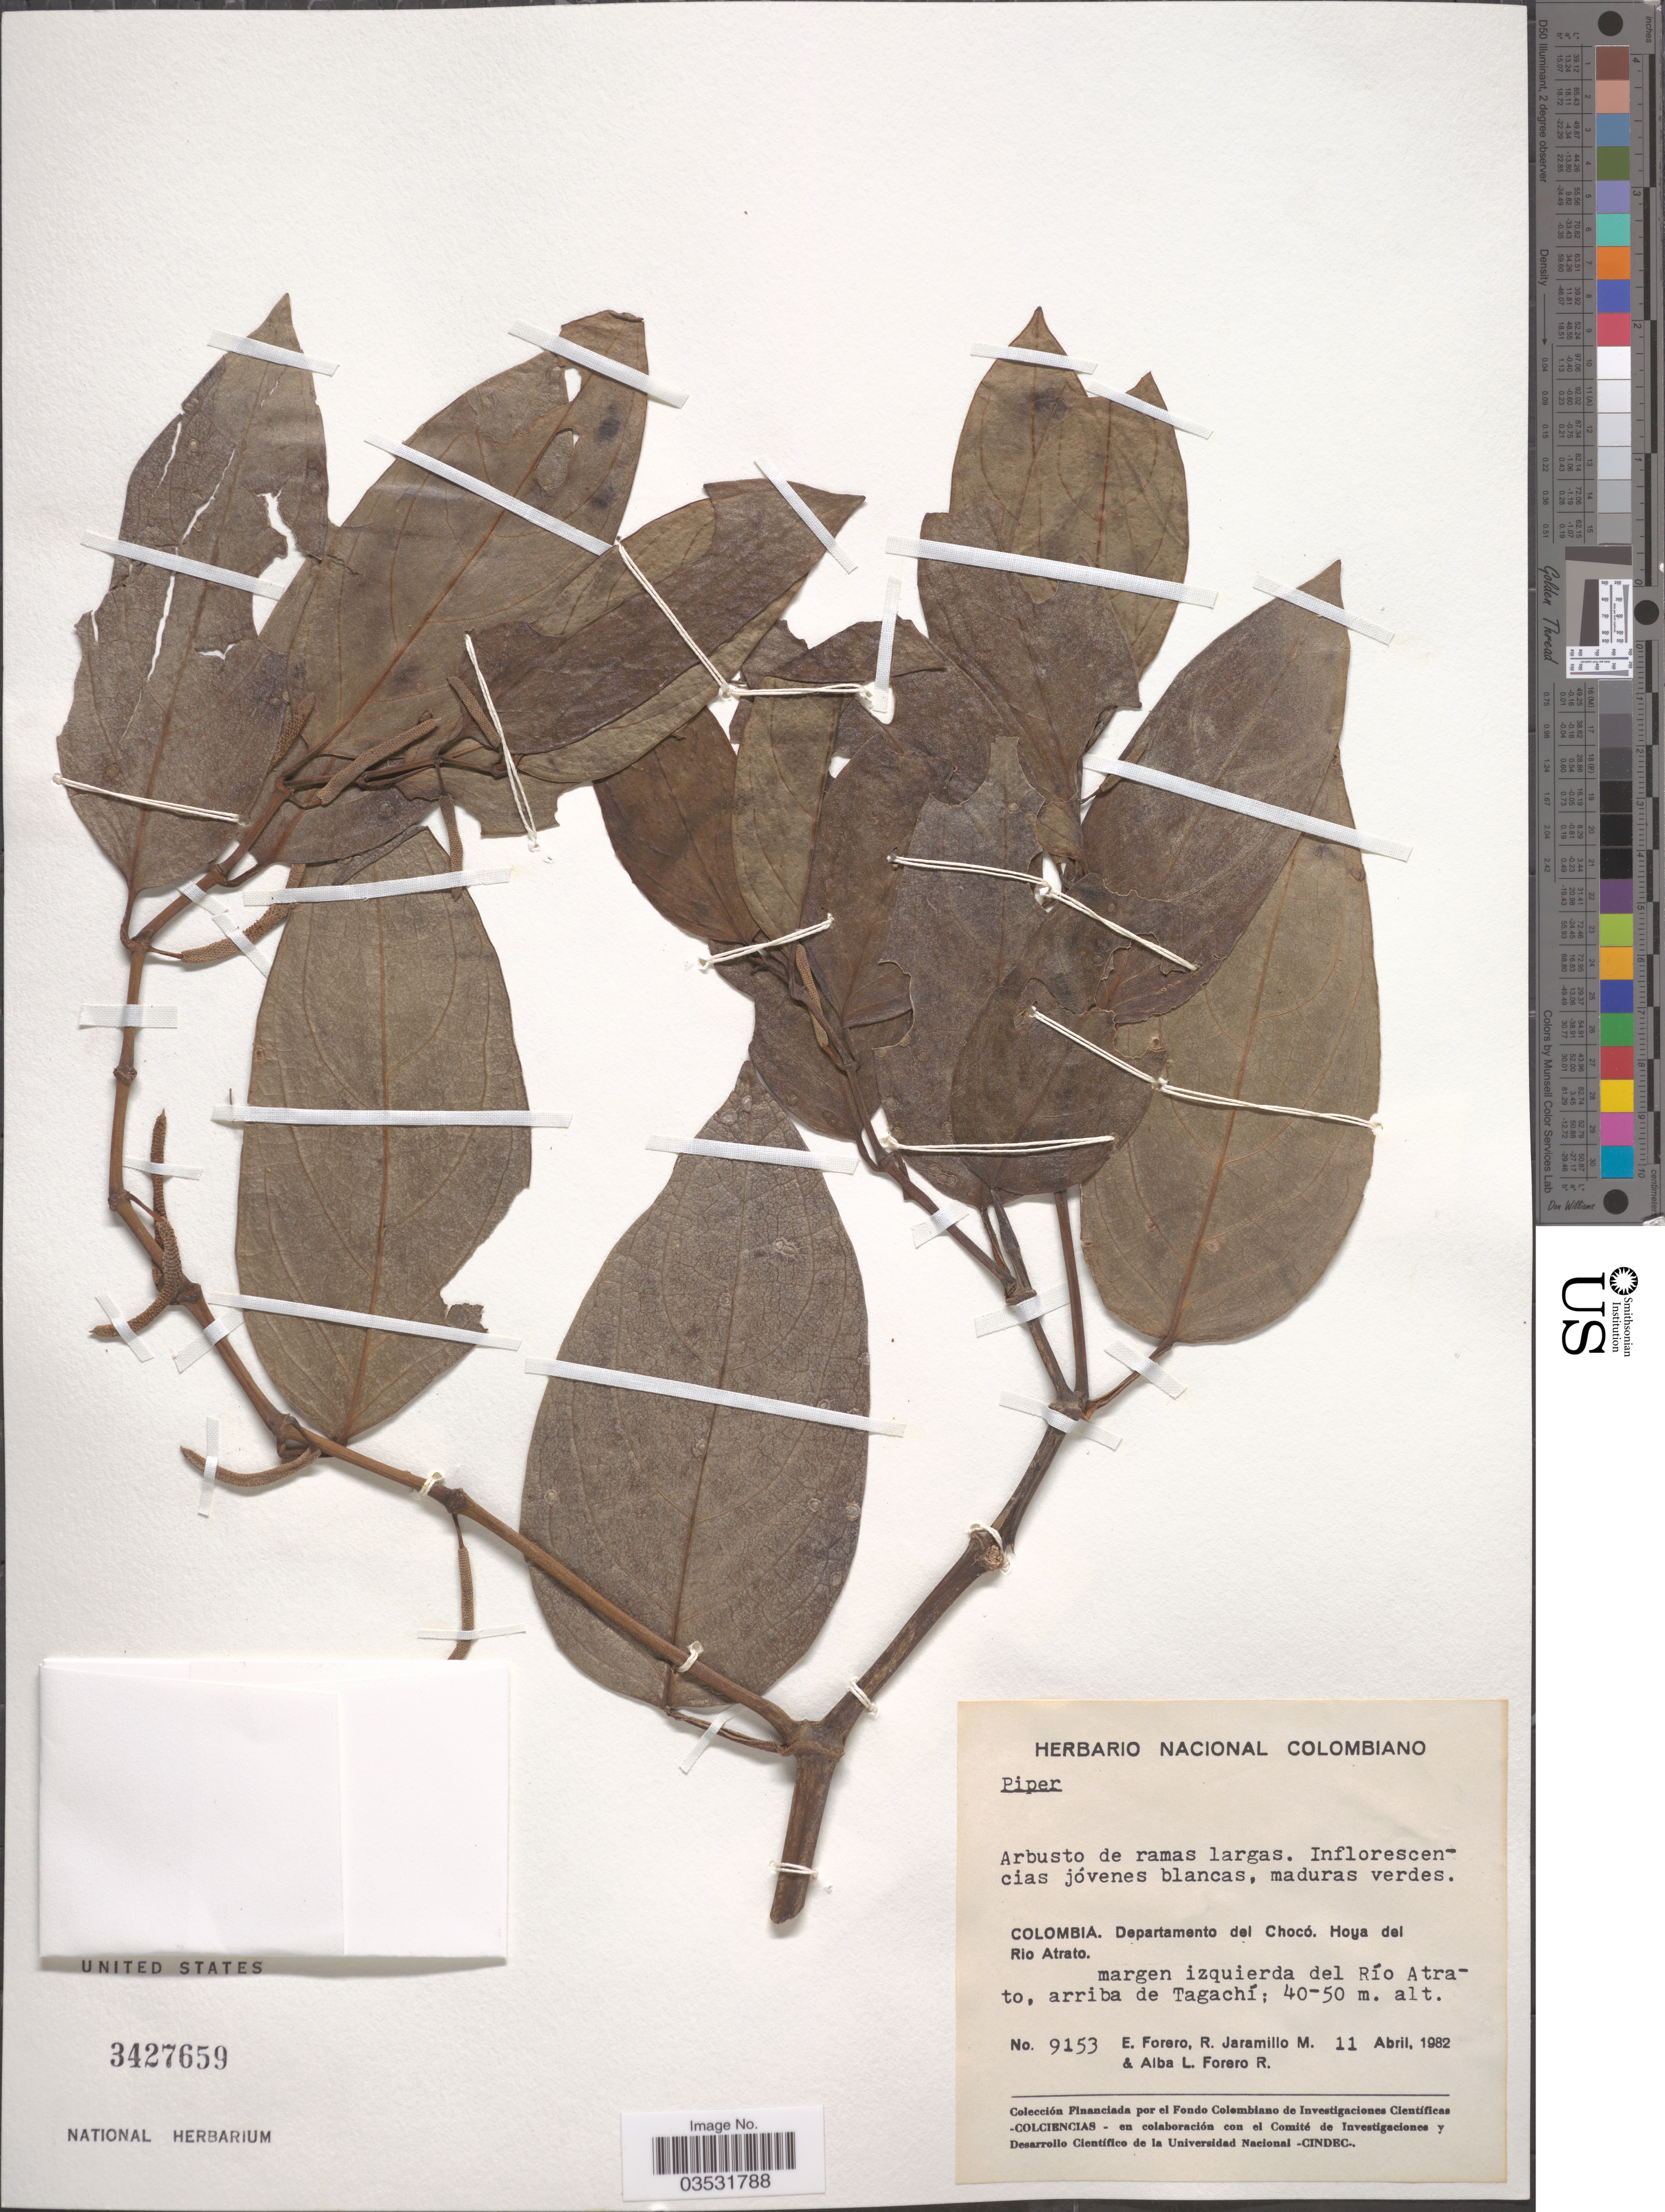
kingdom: Plantae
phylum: Tracheophyta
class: Magnoliopsida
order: Piperales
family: Piperaceae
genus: Piper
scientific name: Piper sp.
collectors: E. Forero, R. Jaramillo M. & A. Forero R.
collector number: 9153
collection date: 1982-04-11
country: Colombia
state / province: Chocó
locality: Departamento del Chocó. Hoya del Rio Atrato. Margen izquierda del Río Atrato, arriba de Tagachí.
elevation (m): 40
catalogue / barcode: US 3427659